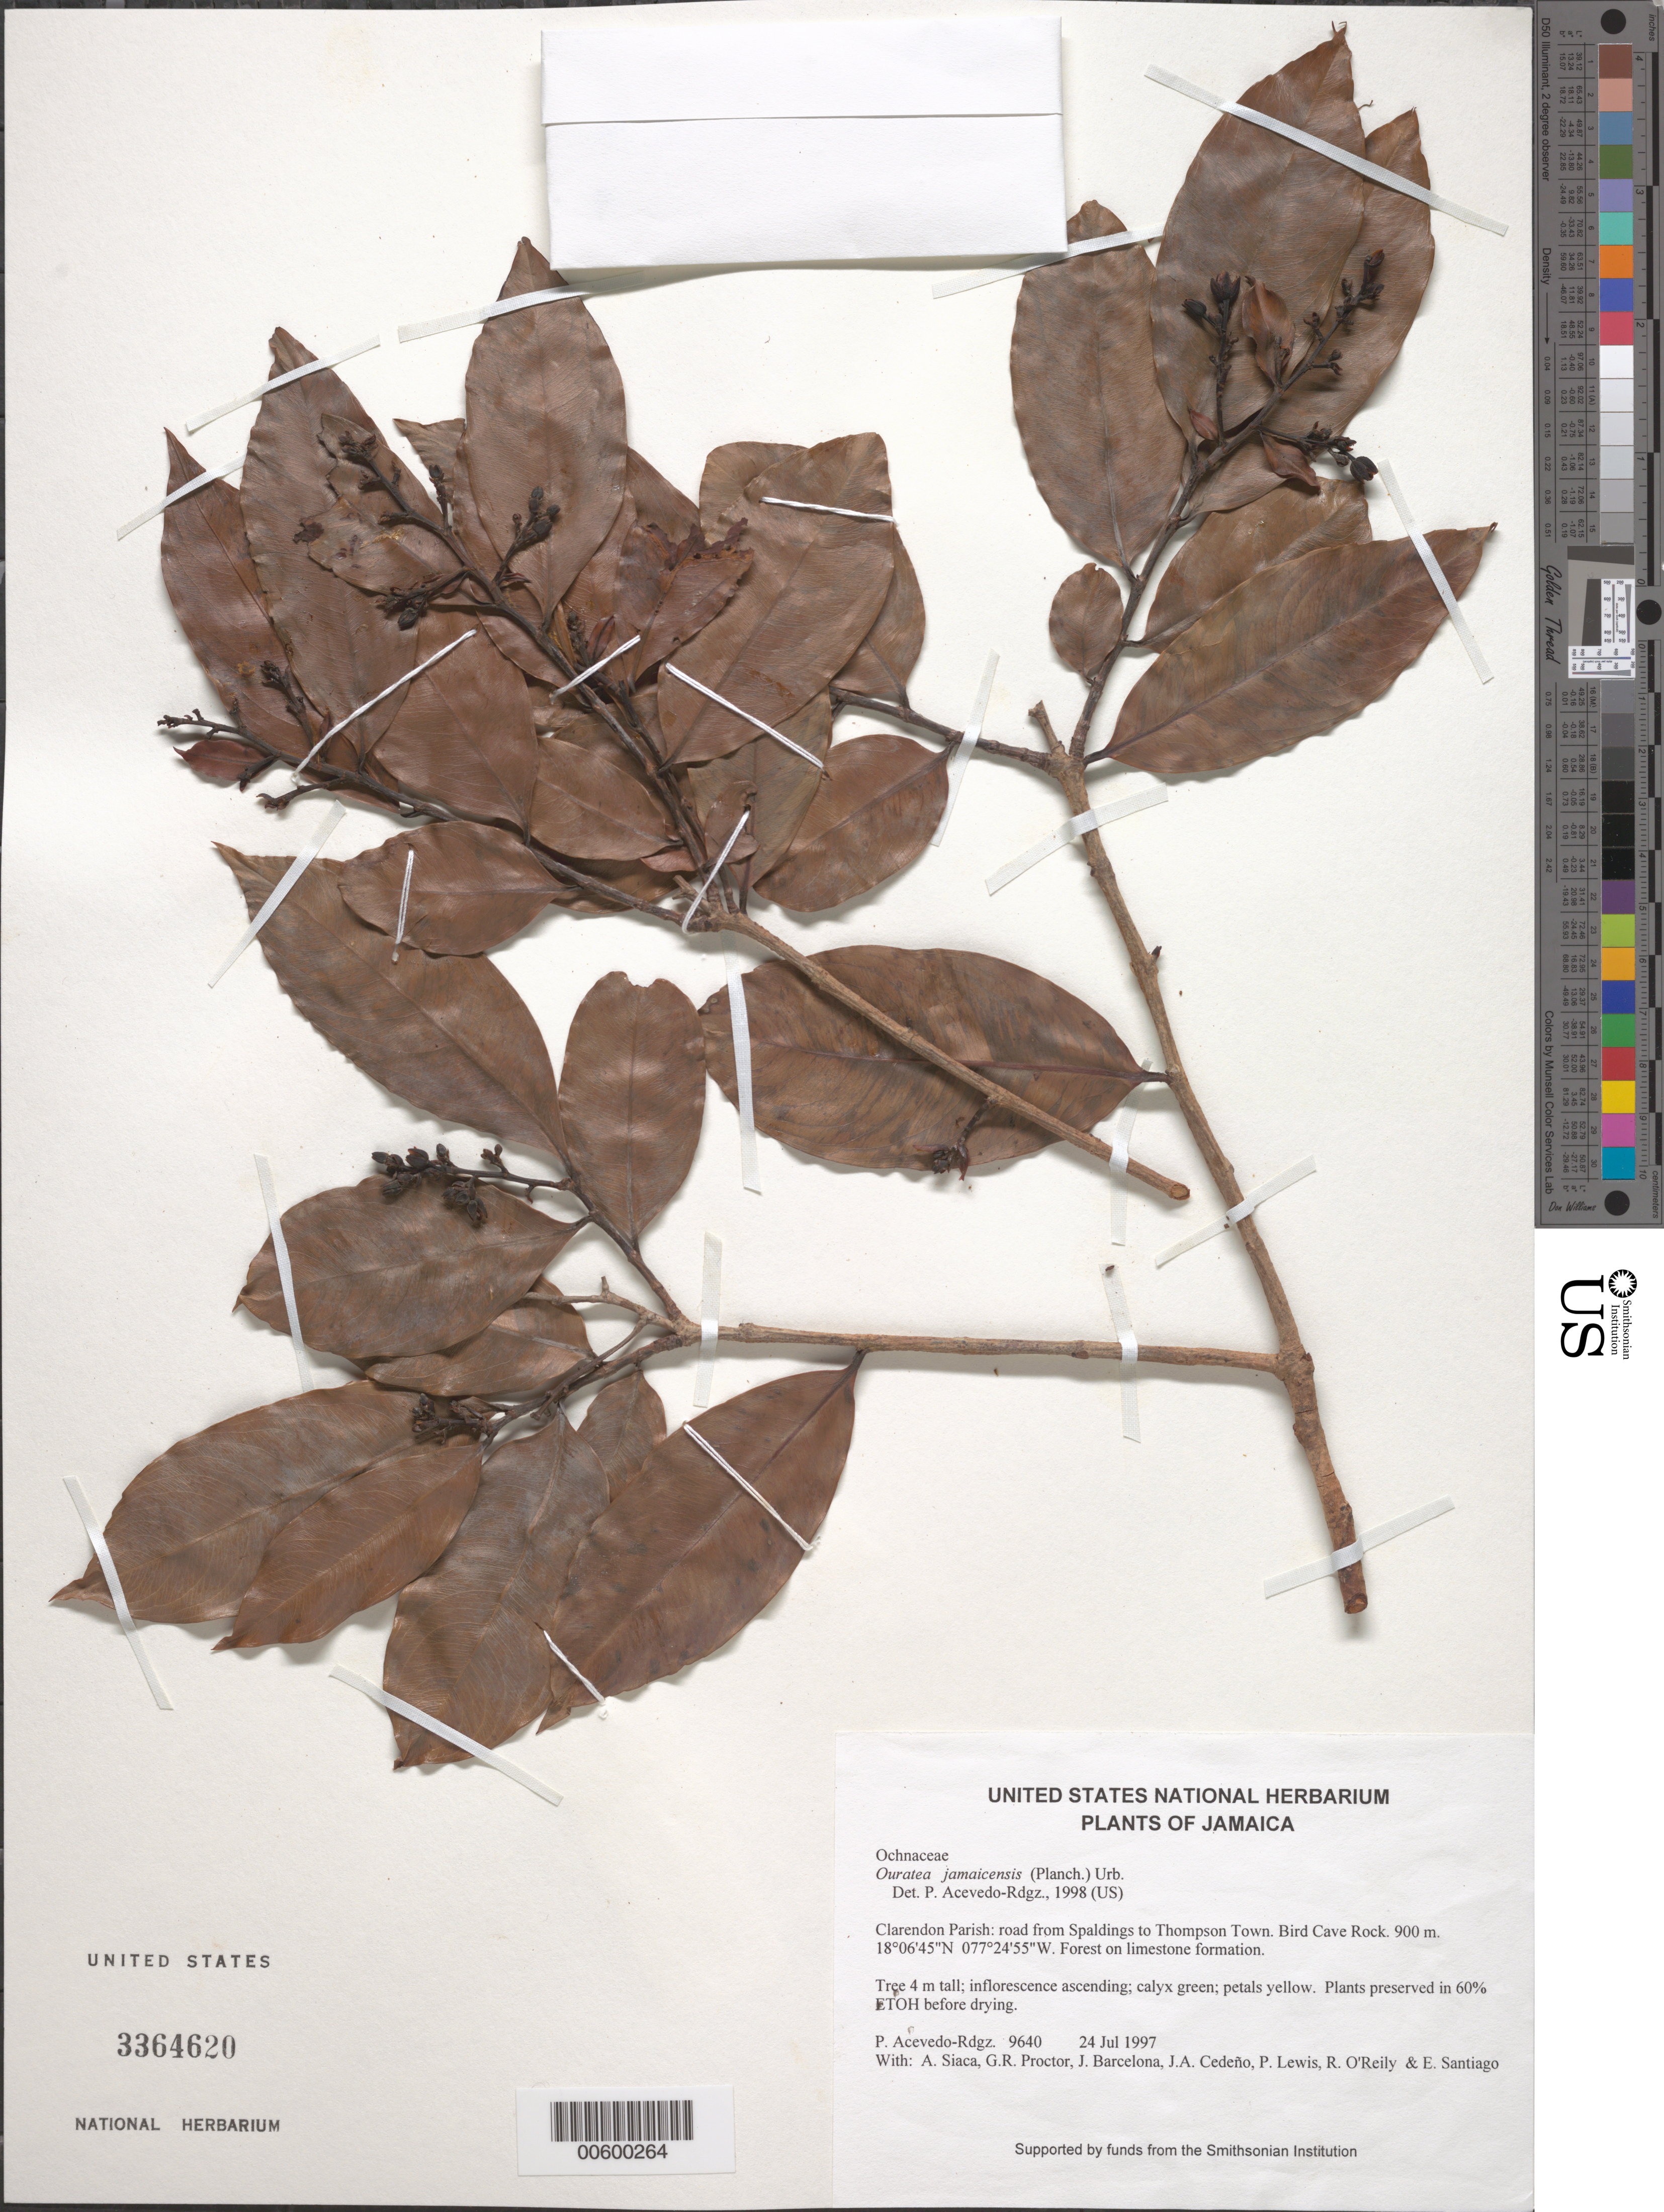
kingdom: Plantae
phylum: Tracheophyta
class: Magnoliopsida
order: Malpighiales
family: Ochnaceae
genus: Ouratea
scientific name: Ouratea jamaicensis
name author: (Planch.) Urb.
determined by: Acevedo-Rodríguez, P., (BOT), Smithsonian Institution - National Museum of Natural History (UNITED STATES)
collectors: P. Acevedo-Rodr., A. Siaca, G. R. Proctor, J. Barcelona, J. A. Cedeño M., P. Lewis & R. O'Reilly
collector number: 9640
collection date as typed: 24 Jul 1997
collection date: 1997-07-24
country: Jamaica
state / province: Clarendon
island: Jamaica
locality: Clarendon Parish: road from Spaldings to Thompson Town. Bird Cave Rock.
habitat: Forest on limestone formation.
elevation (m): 900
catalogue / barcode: US 3364620